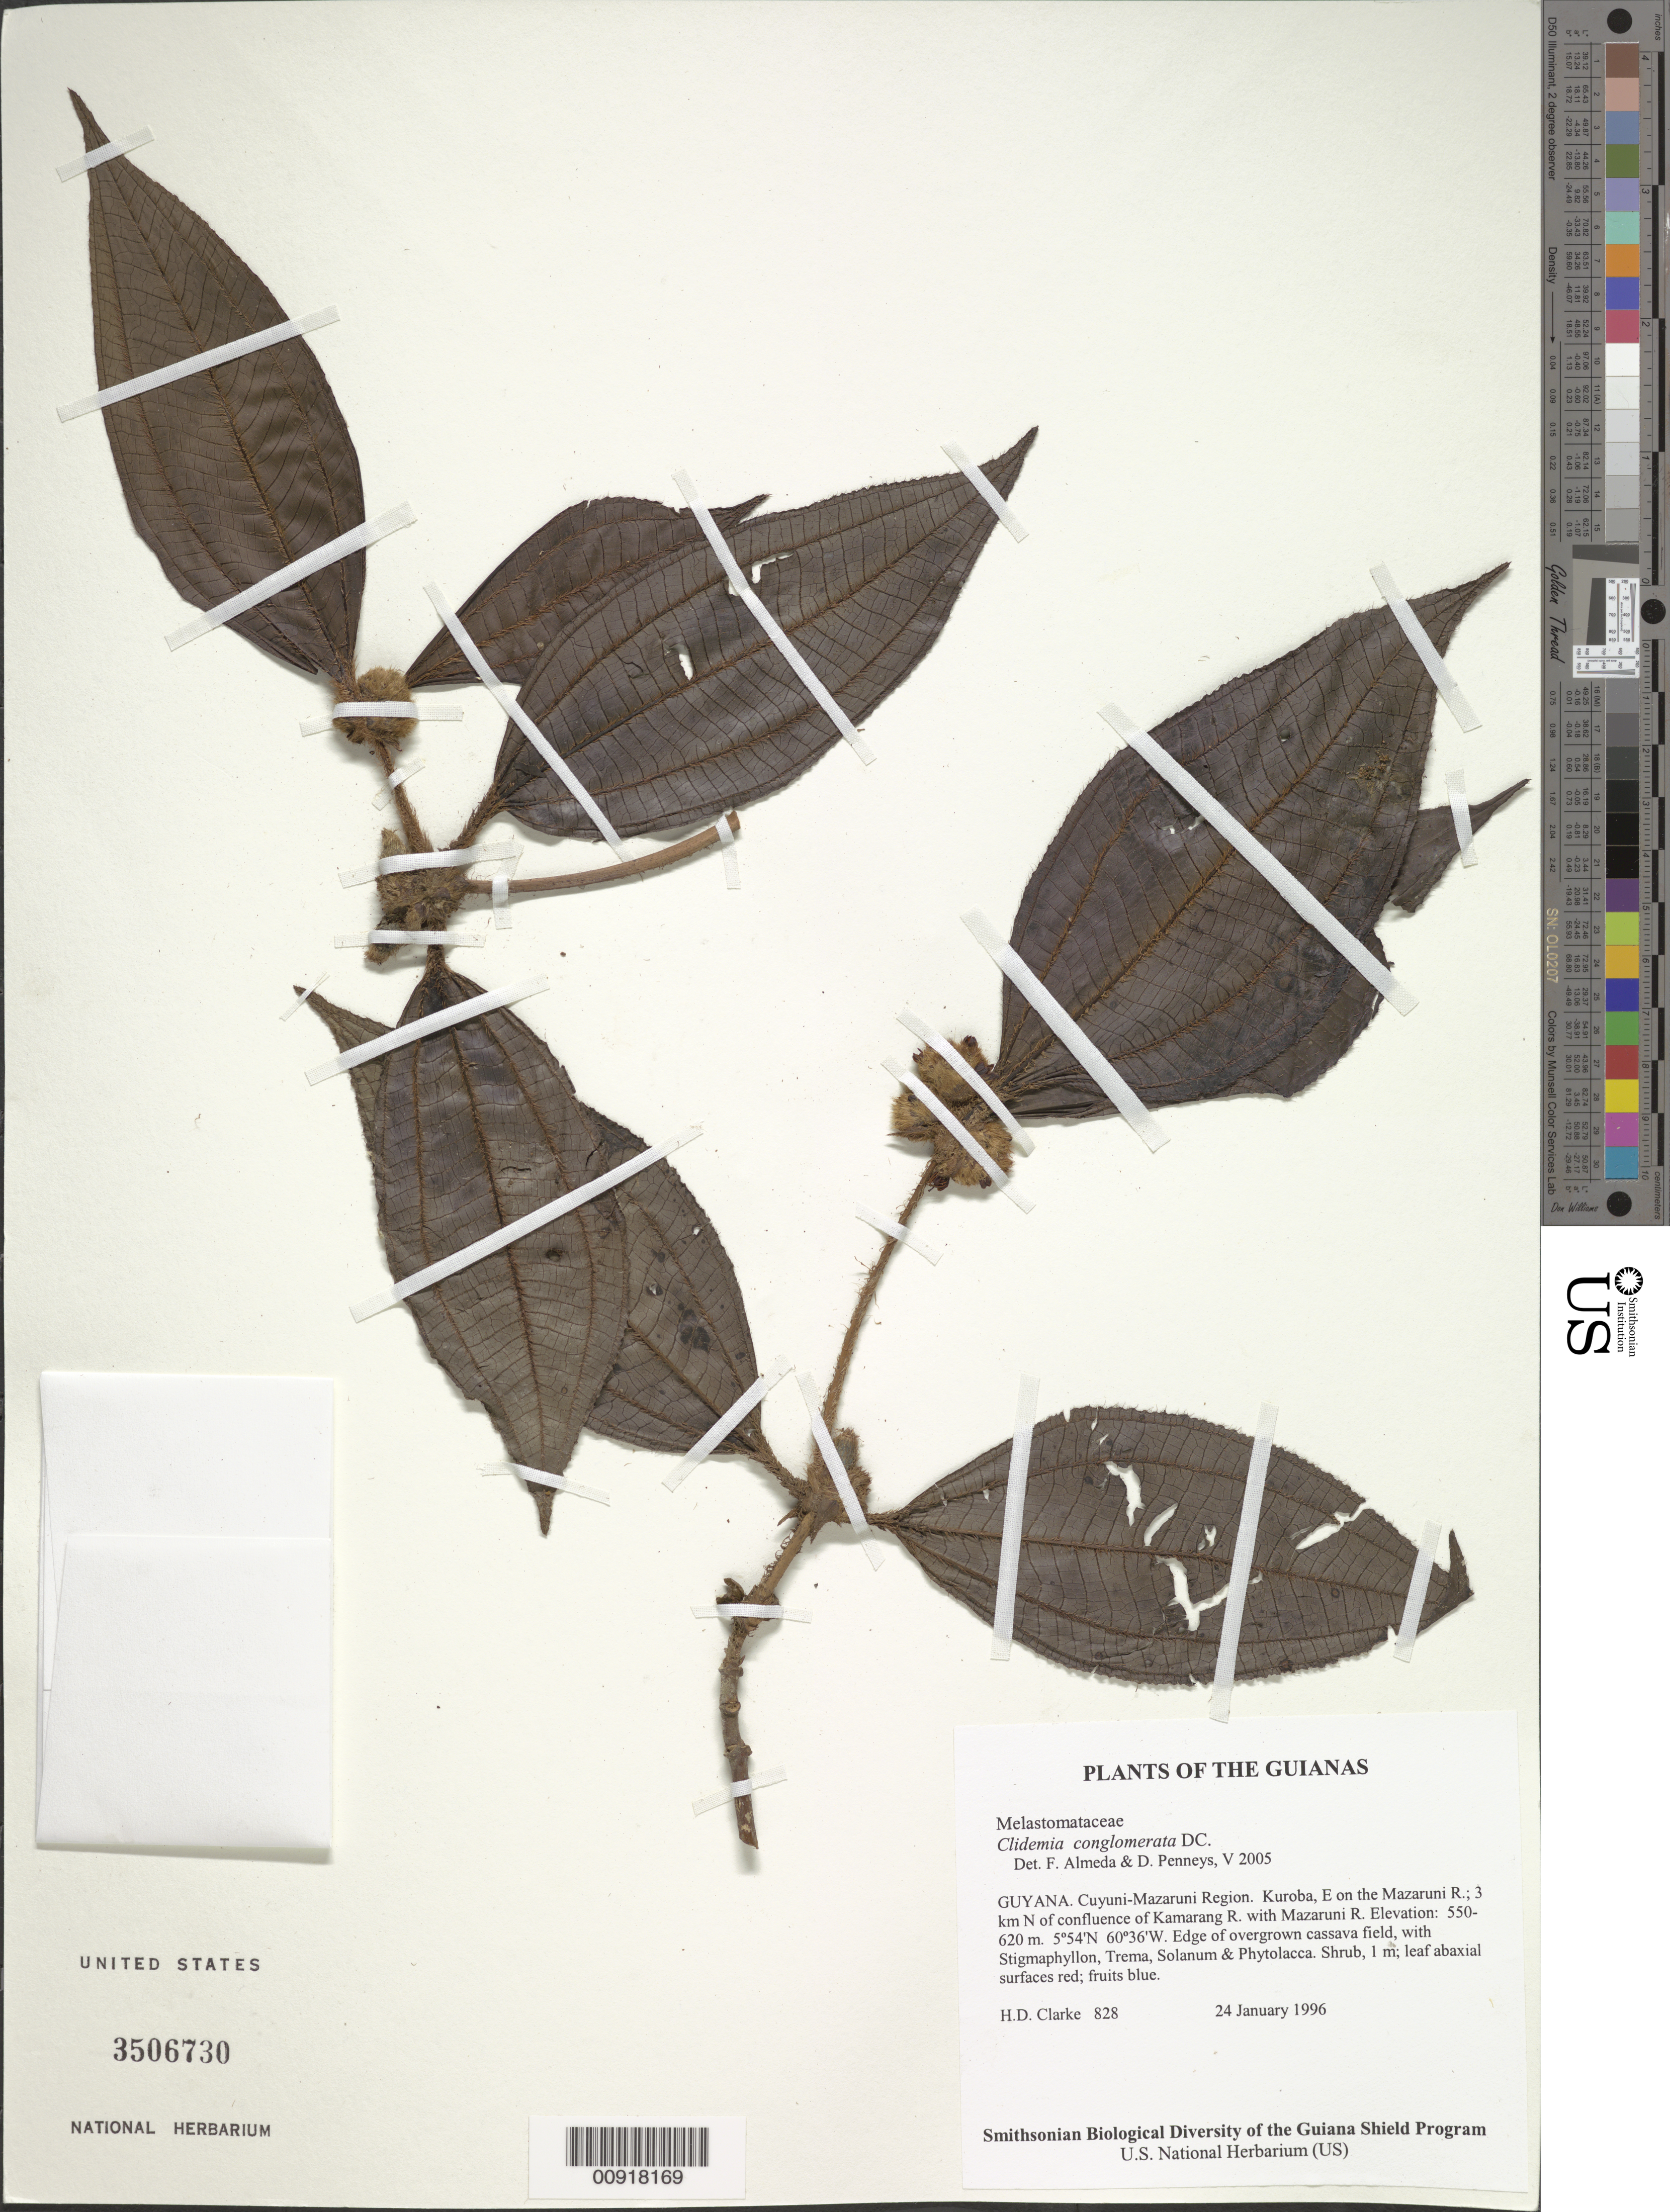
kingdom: Plantae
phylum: Tracheophyta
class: Magnoliopsida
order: Myrtales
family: Melastomataceae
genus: Clidemia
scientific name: Clidemia conglomerata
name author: DC.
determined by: Almeda, F.; Penneys, D. S.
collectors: H. D. Clarke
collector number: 828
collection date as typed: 24 January 1996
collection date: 1996-01-24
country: Guyana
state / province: Cuyuni-Mazaruni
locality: Kuroba, E on the Mazaruni R.; 3 km N of confluence of Kamarang R. with Mazaruni R.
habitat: Edge of overgrown cassava field, with Stigmaphyllon, Trema, Solanum & Phytolacca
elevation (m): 550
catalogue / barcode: US 3506730